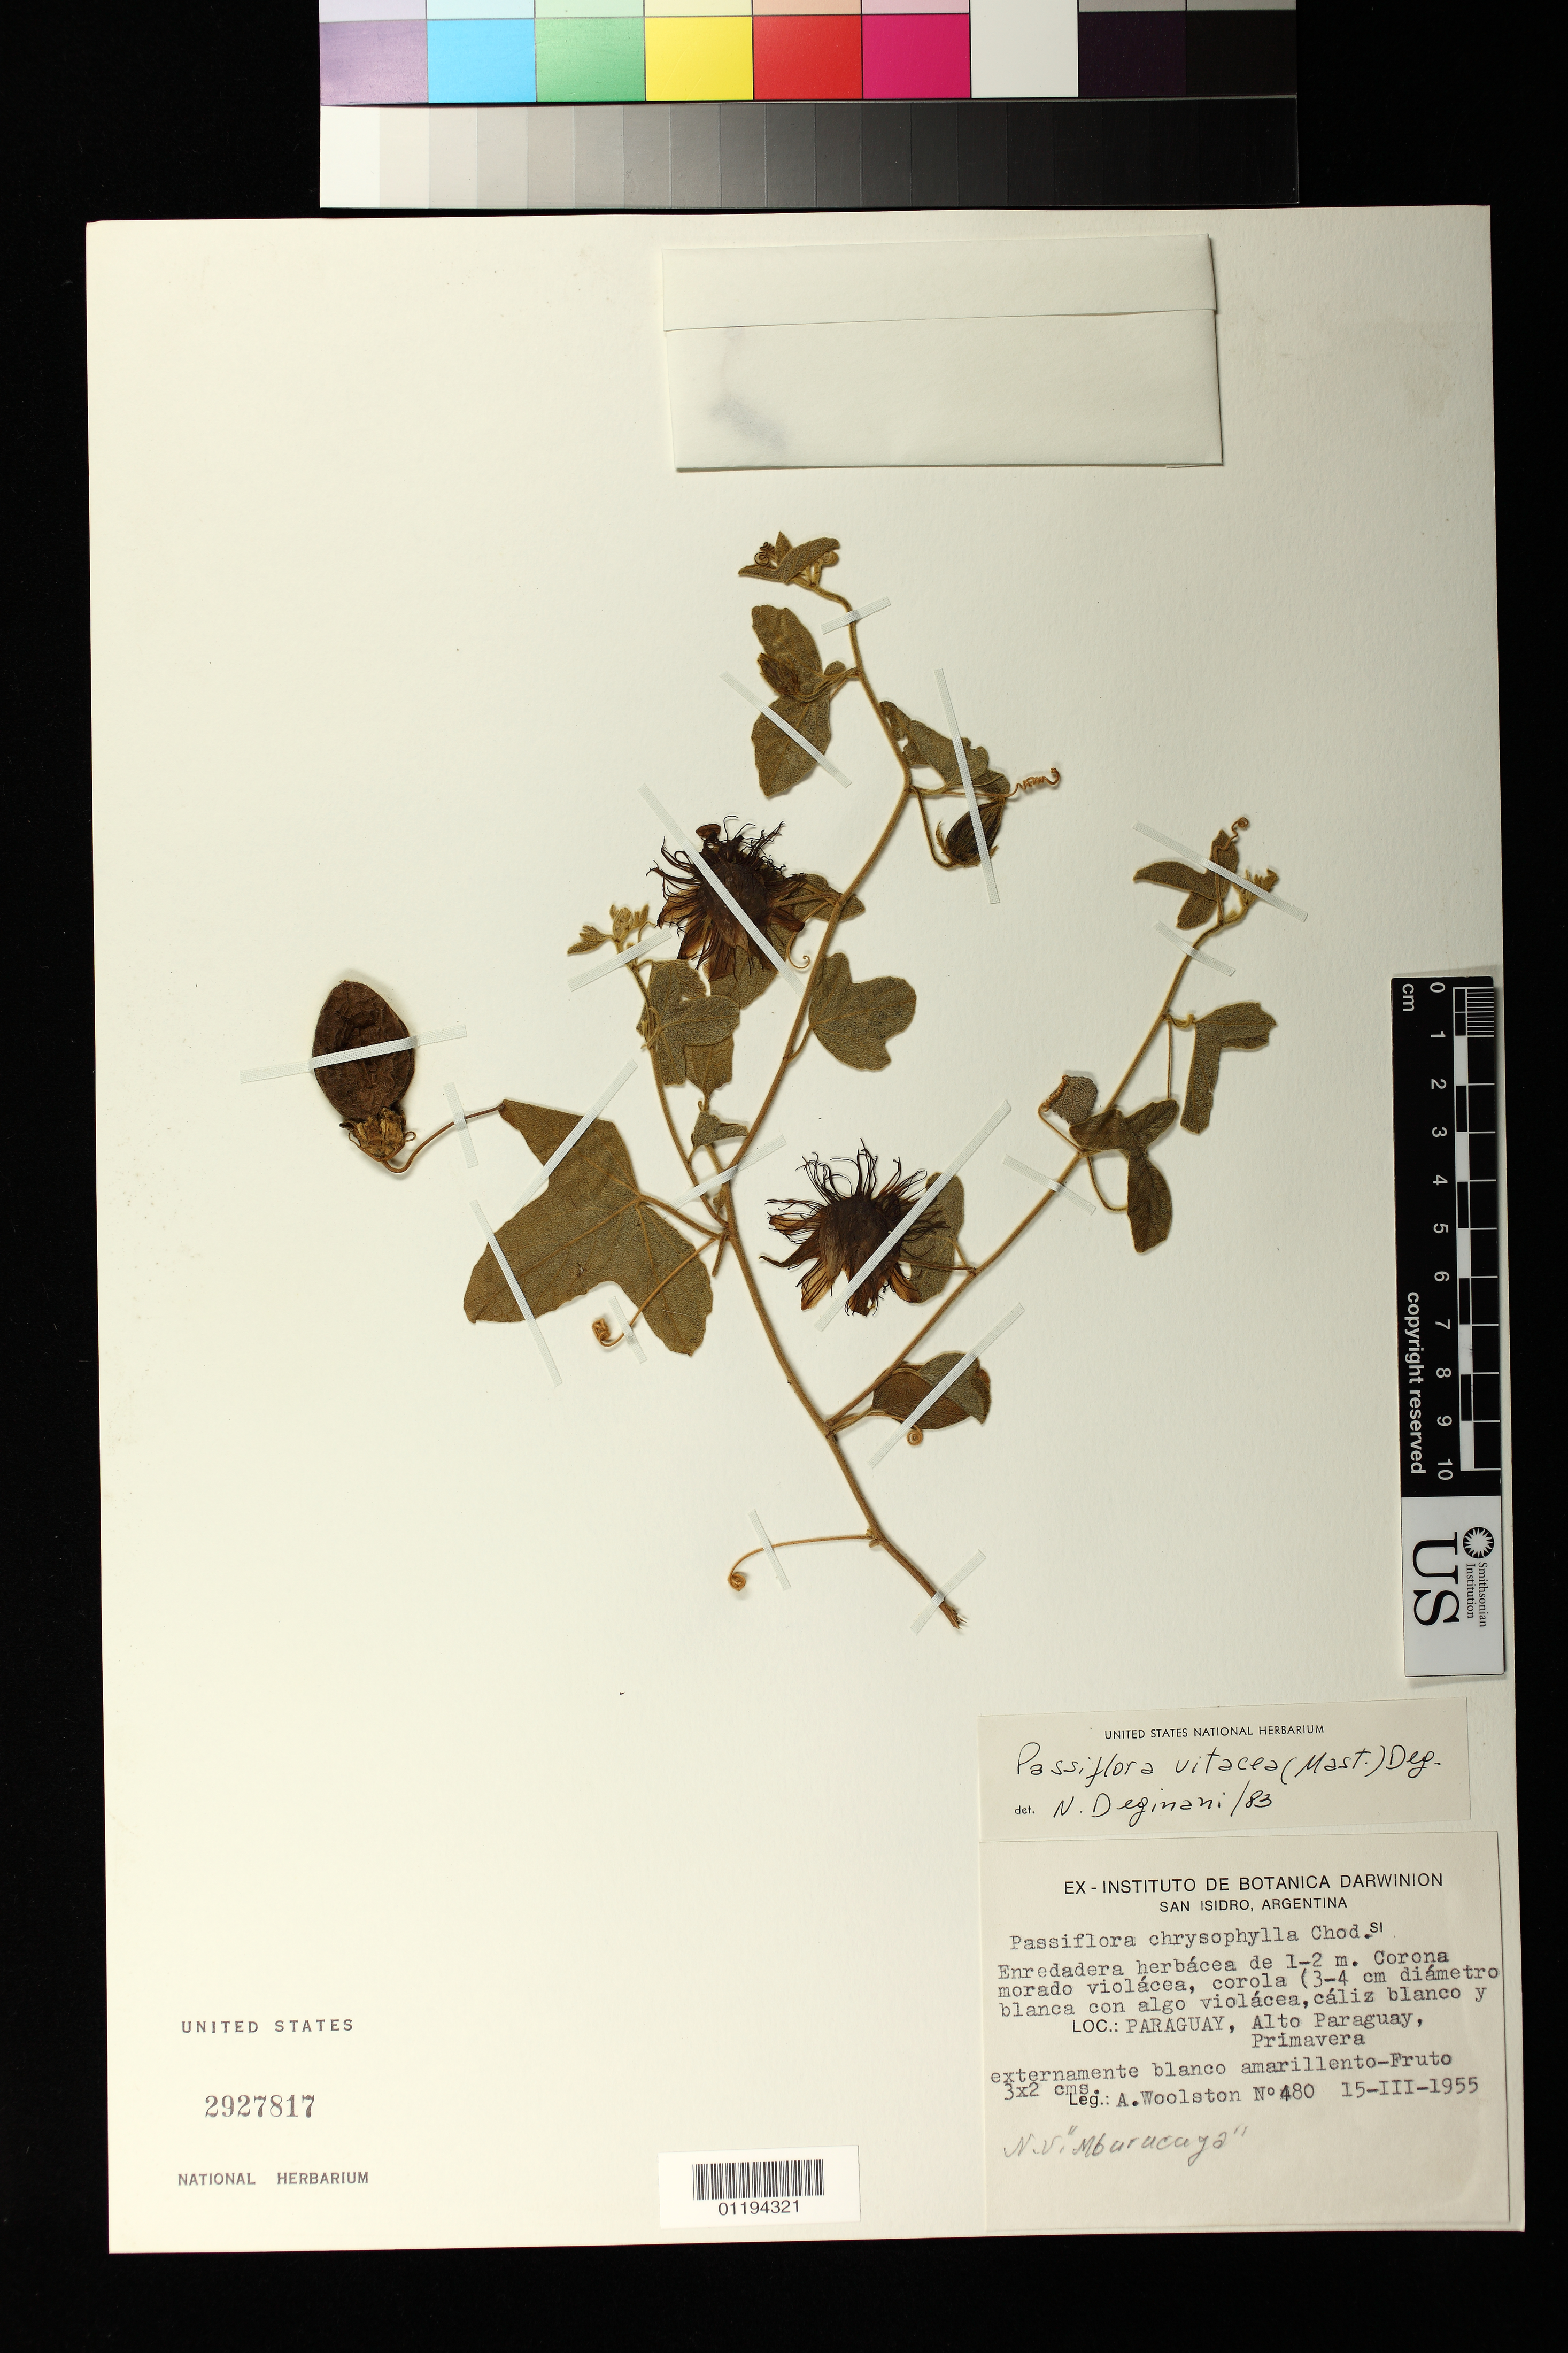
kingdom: Plantae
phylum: Tracheophyta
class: Magnoliopsida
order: Malpighiales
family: Passifloraceae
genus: Passiflora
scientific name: Passiflora chrysophylla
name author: Chodat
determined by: Svoboda, H. T.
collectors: A. L. Woolston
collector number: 480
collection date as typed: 15 Mar 1955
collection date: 1955-03-15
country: Paraguay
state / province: Alto Paraguay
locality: Paraguay, Alto Paraguay, Primavera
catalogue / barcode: US 2927817